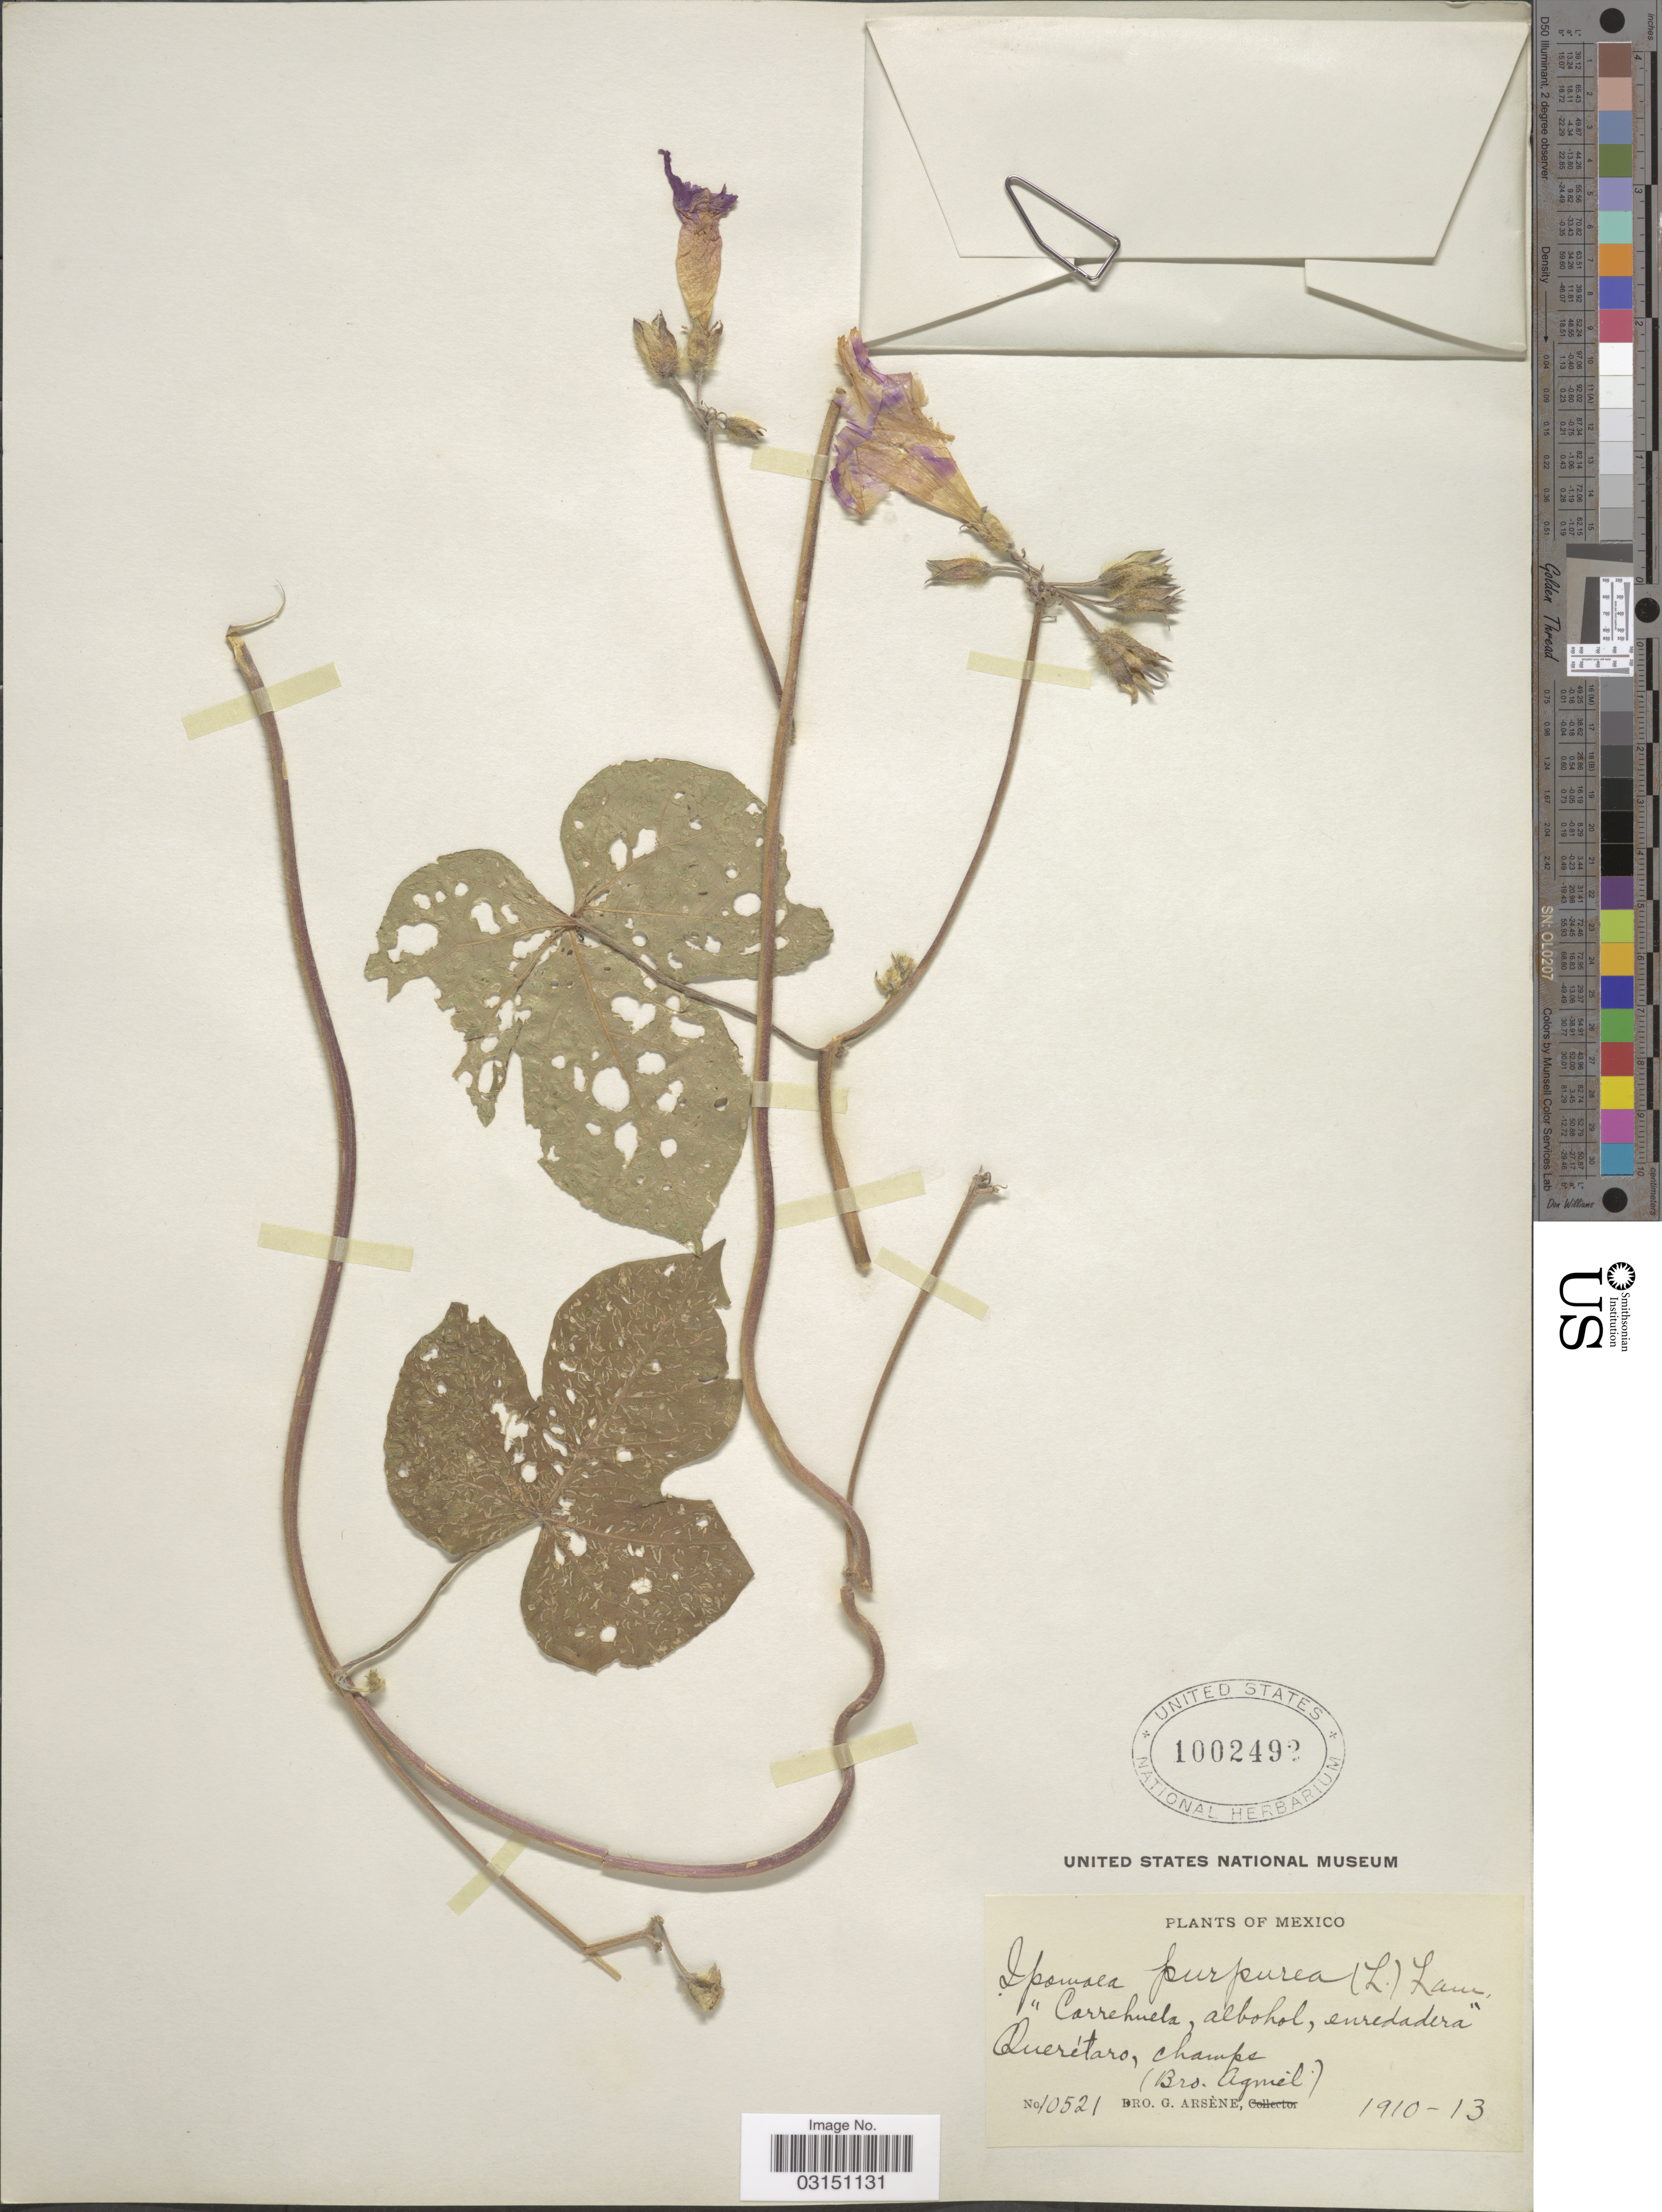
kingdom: Plantae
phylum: Tracheophyta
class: Magnoliopsida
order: Solanales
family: Convolvulaceae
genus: Ipomoea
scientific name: Ipomoea purpurea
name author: (L.) Roth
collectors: Bro. G. Arsène & Bro. Agniel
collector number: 10521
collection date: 1910/1913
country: Mexico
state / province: Querétaro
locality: Carrehuela, albohol, enredadera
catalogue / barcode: US 1002492